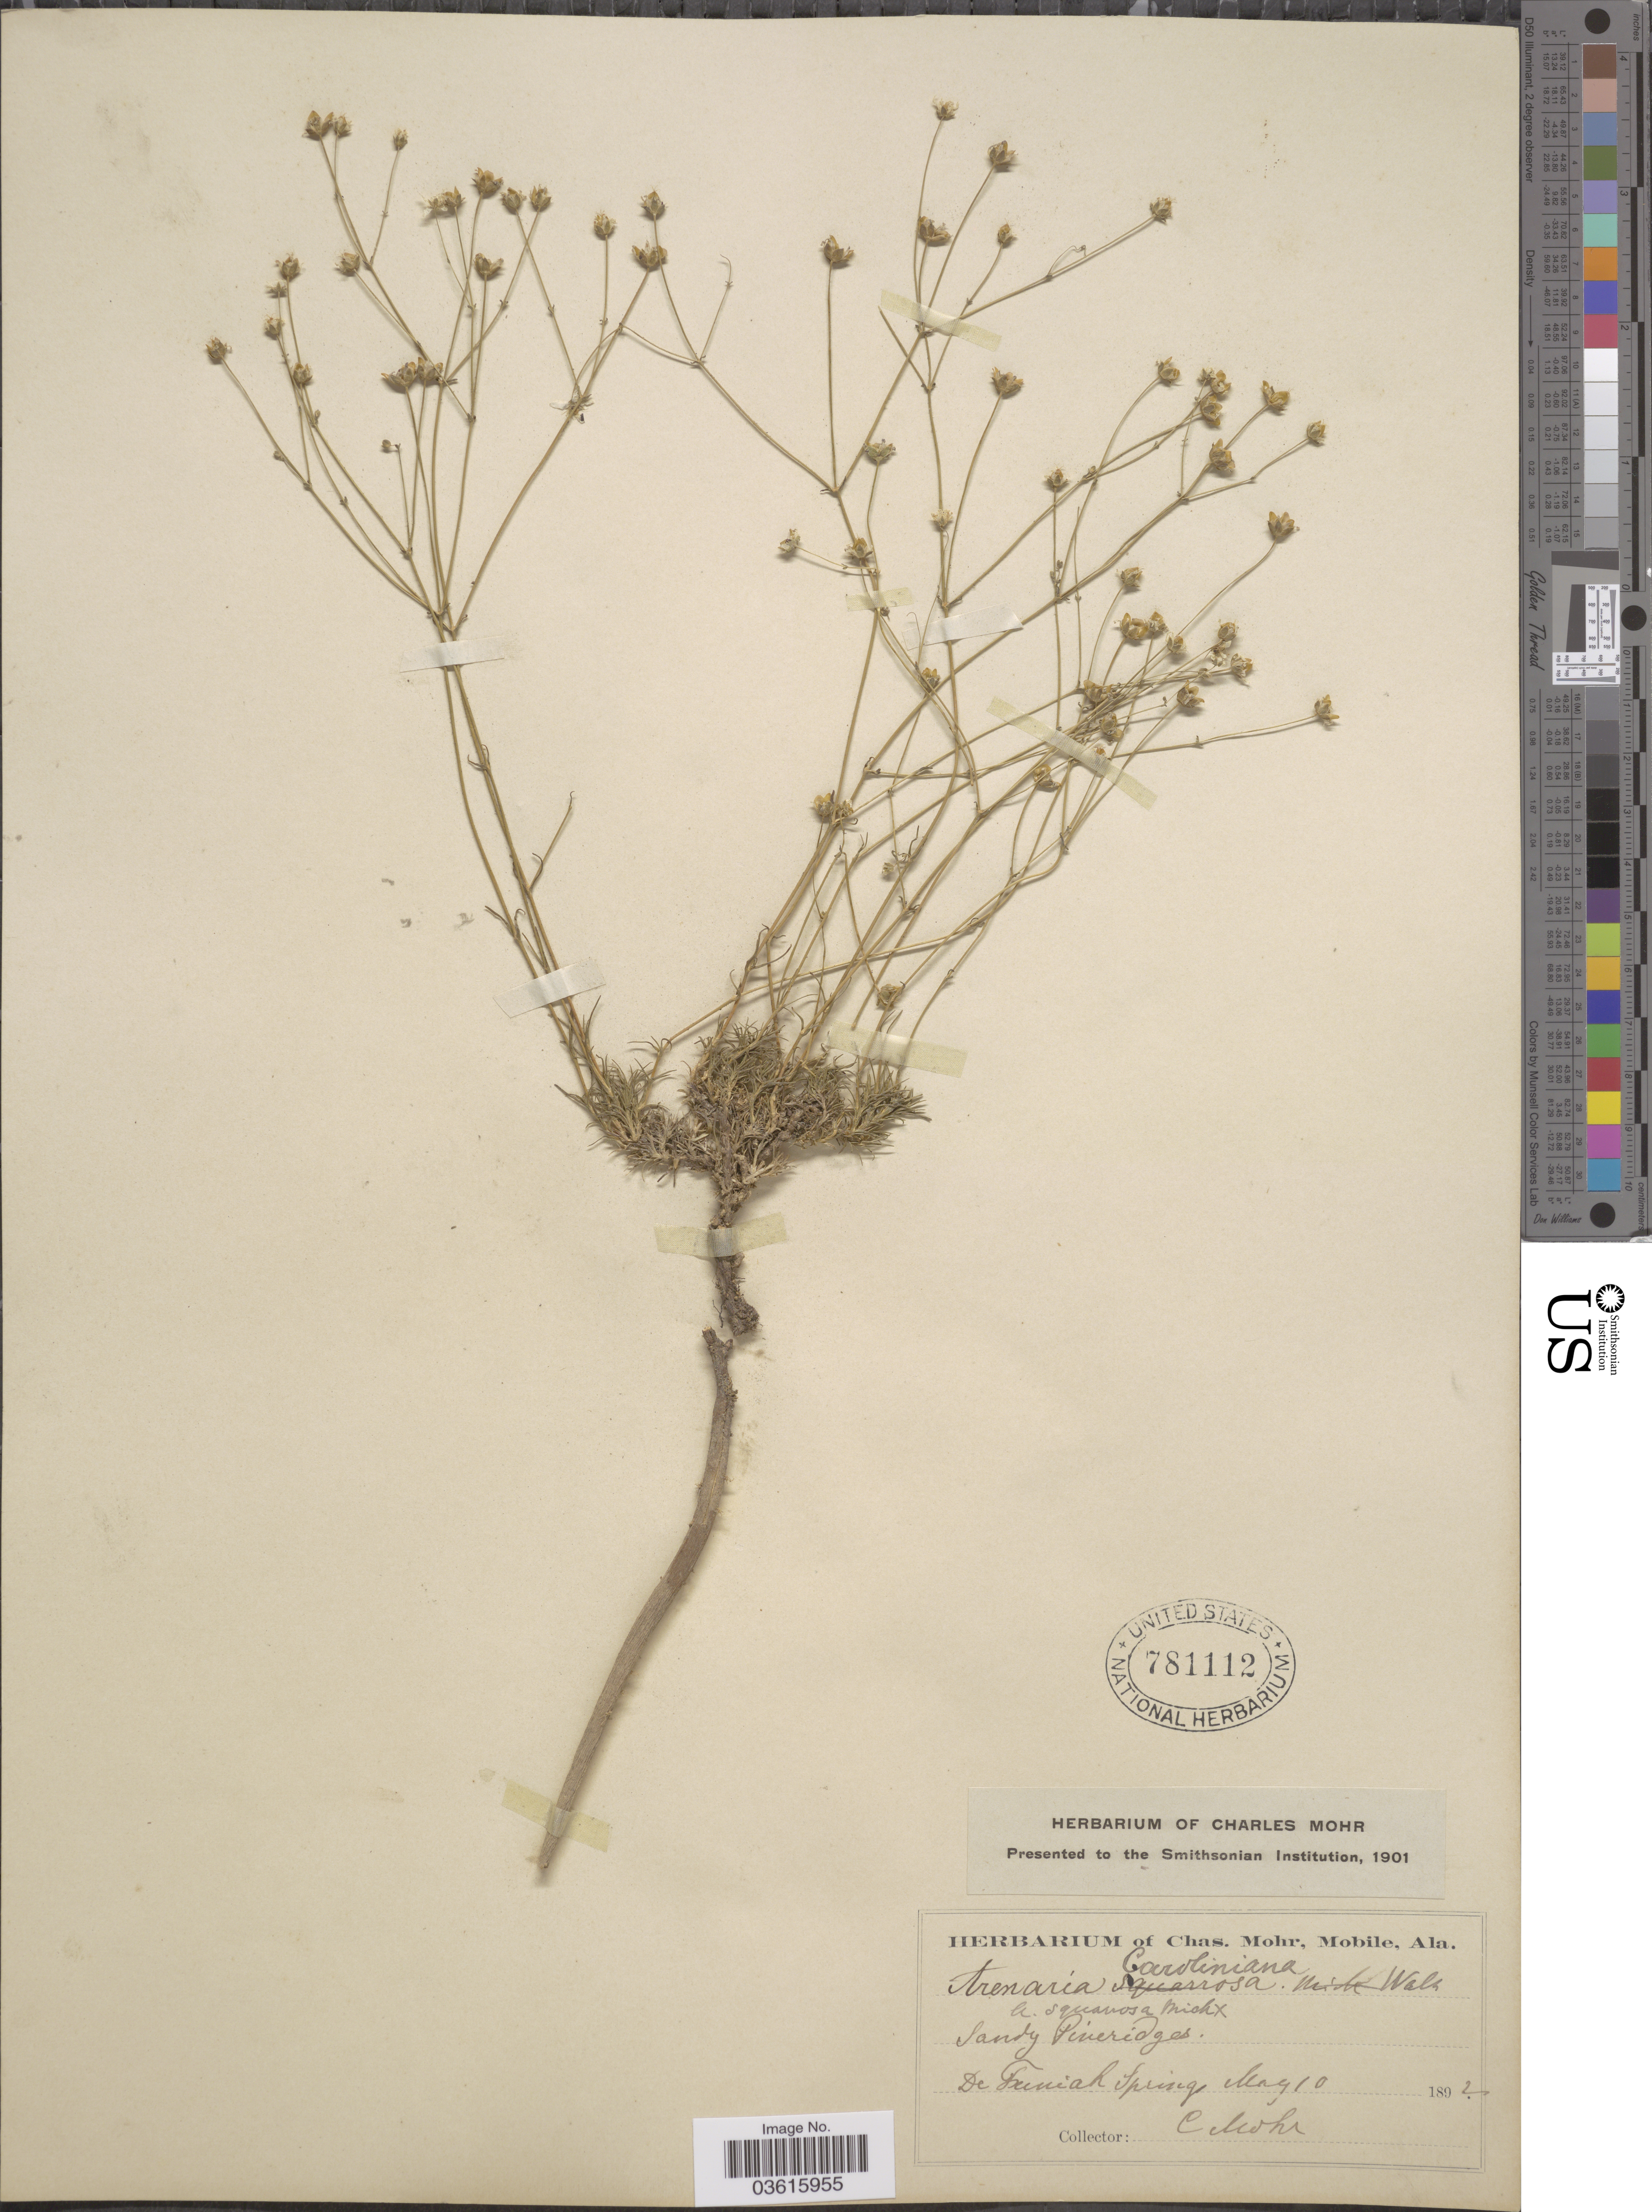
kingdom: Plantae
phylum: Tracheophyta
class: Magnoliopsida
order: Caryophyllales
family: Caryophyllaceae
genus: Minuartia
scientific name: Minuartia caroliniana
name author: (Walter) Mattf.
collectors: Mohr, C. T. (herbarium)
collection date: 1892-05-10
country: United States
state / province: Alabama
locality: Sandy pine ridges. De Funiak Springs.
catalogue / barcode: US 781112